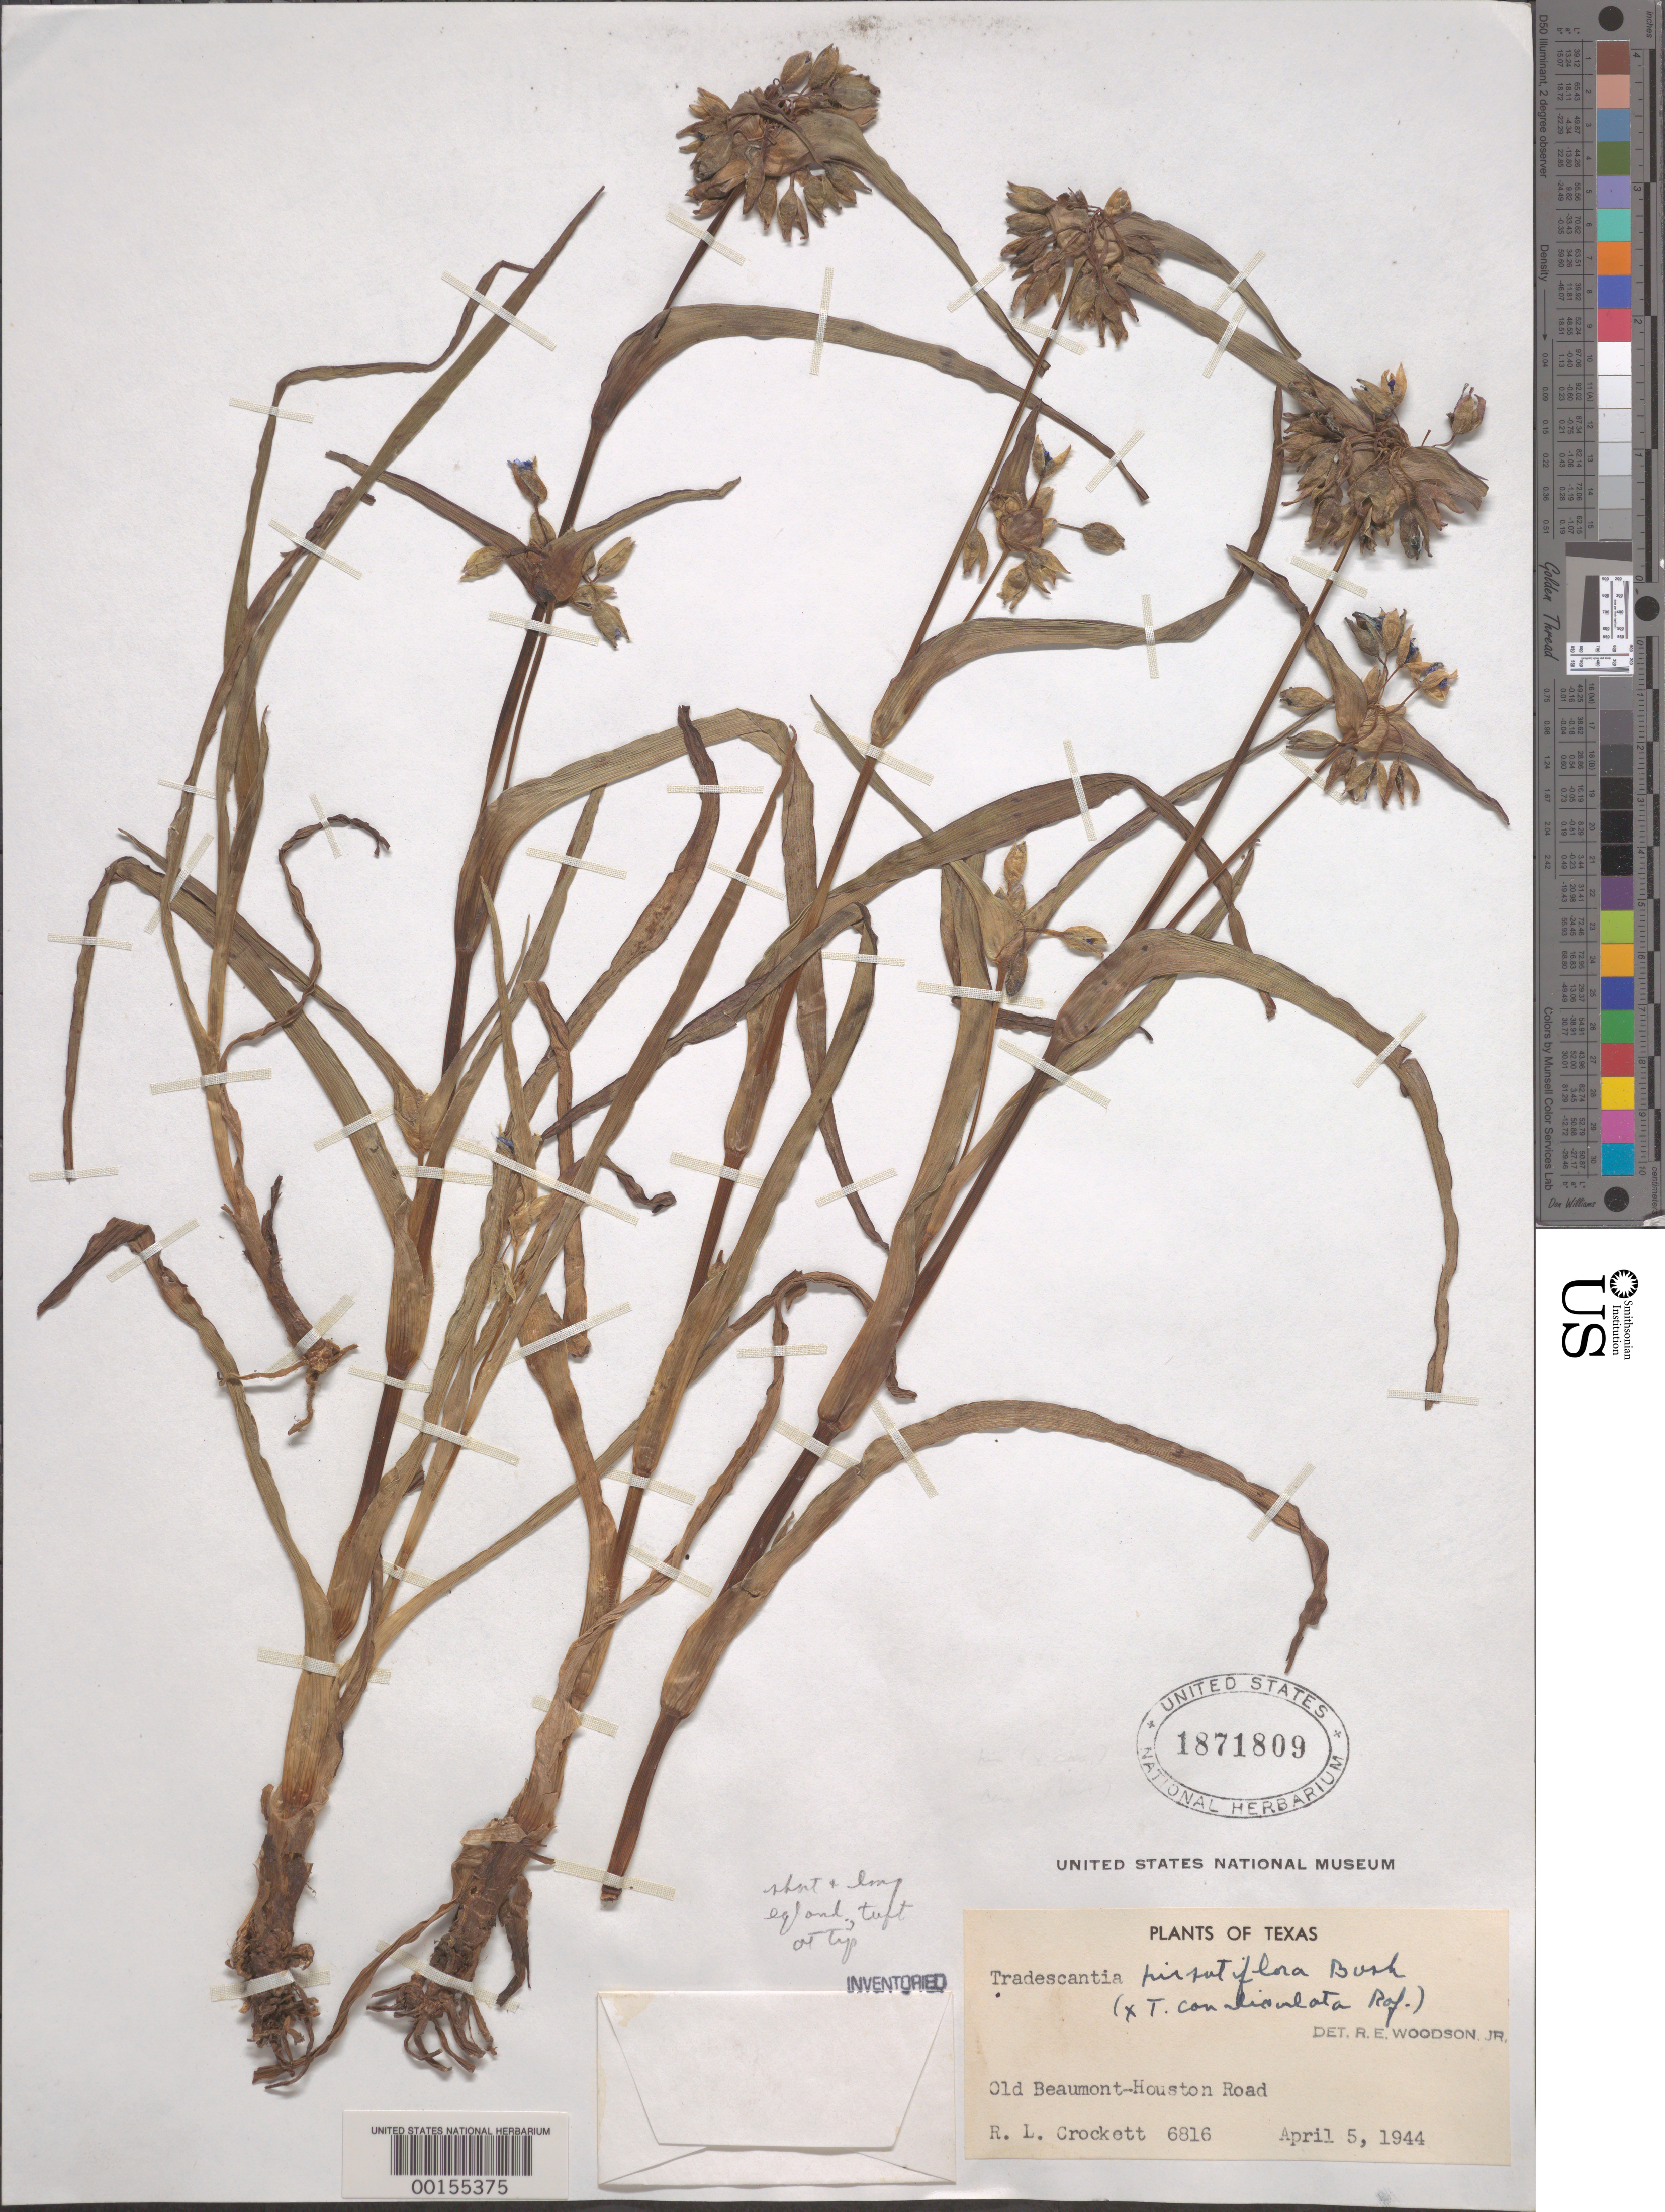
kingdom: Plantae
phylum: Tracheophyta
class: Liliopsida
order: Commelinales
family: Commelinaceae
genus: Tradescantia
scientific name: Tradescantia hirsutiflora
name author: Bush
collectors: R. Crockett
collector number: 6816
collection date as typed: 05 Apr 1944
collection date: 1944-04-05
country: United States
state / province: Texas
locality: Old beaumont-houston rd.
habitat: Roadside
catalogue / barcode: US 1871809